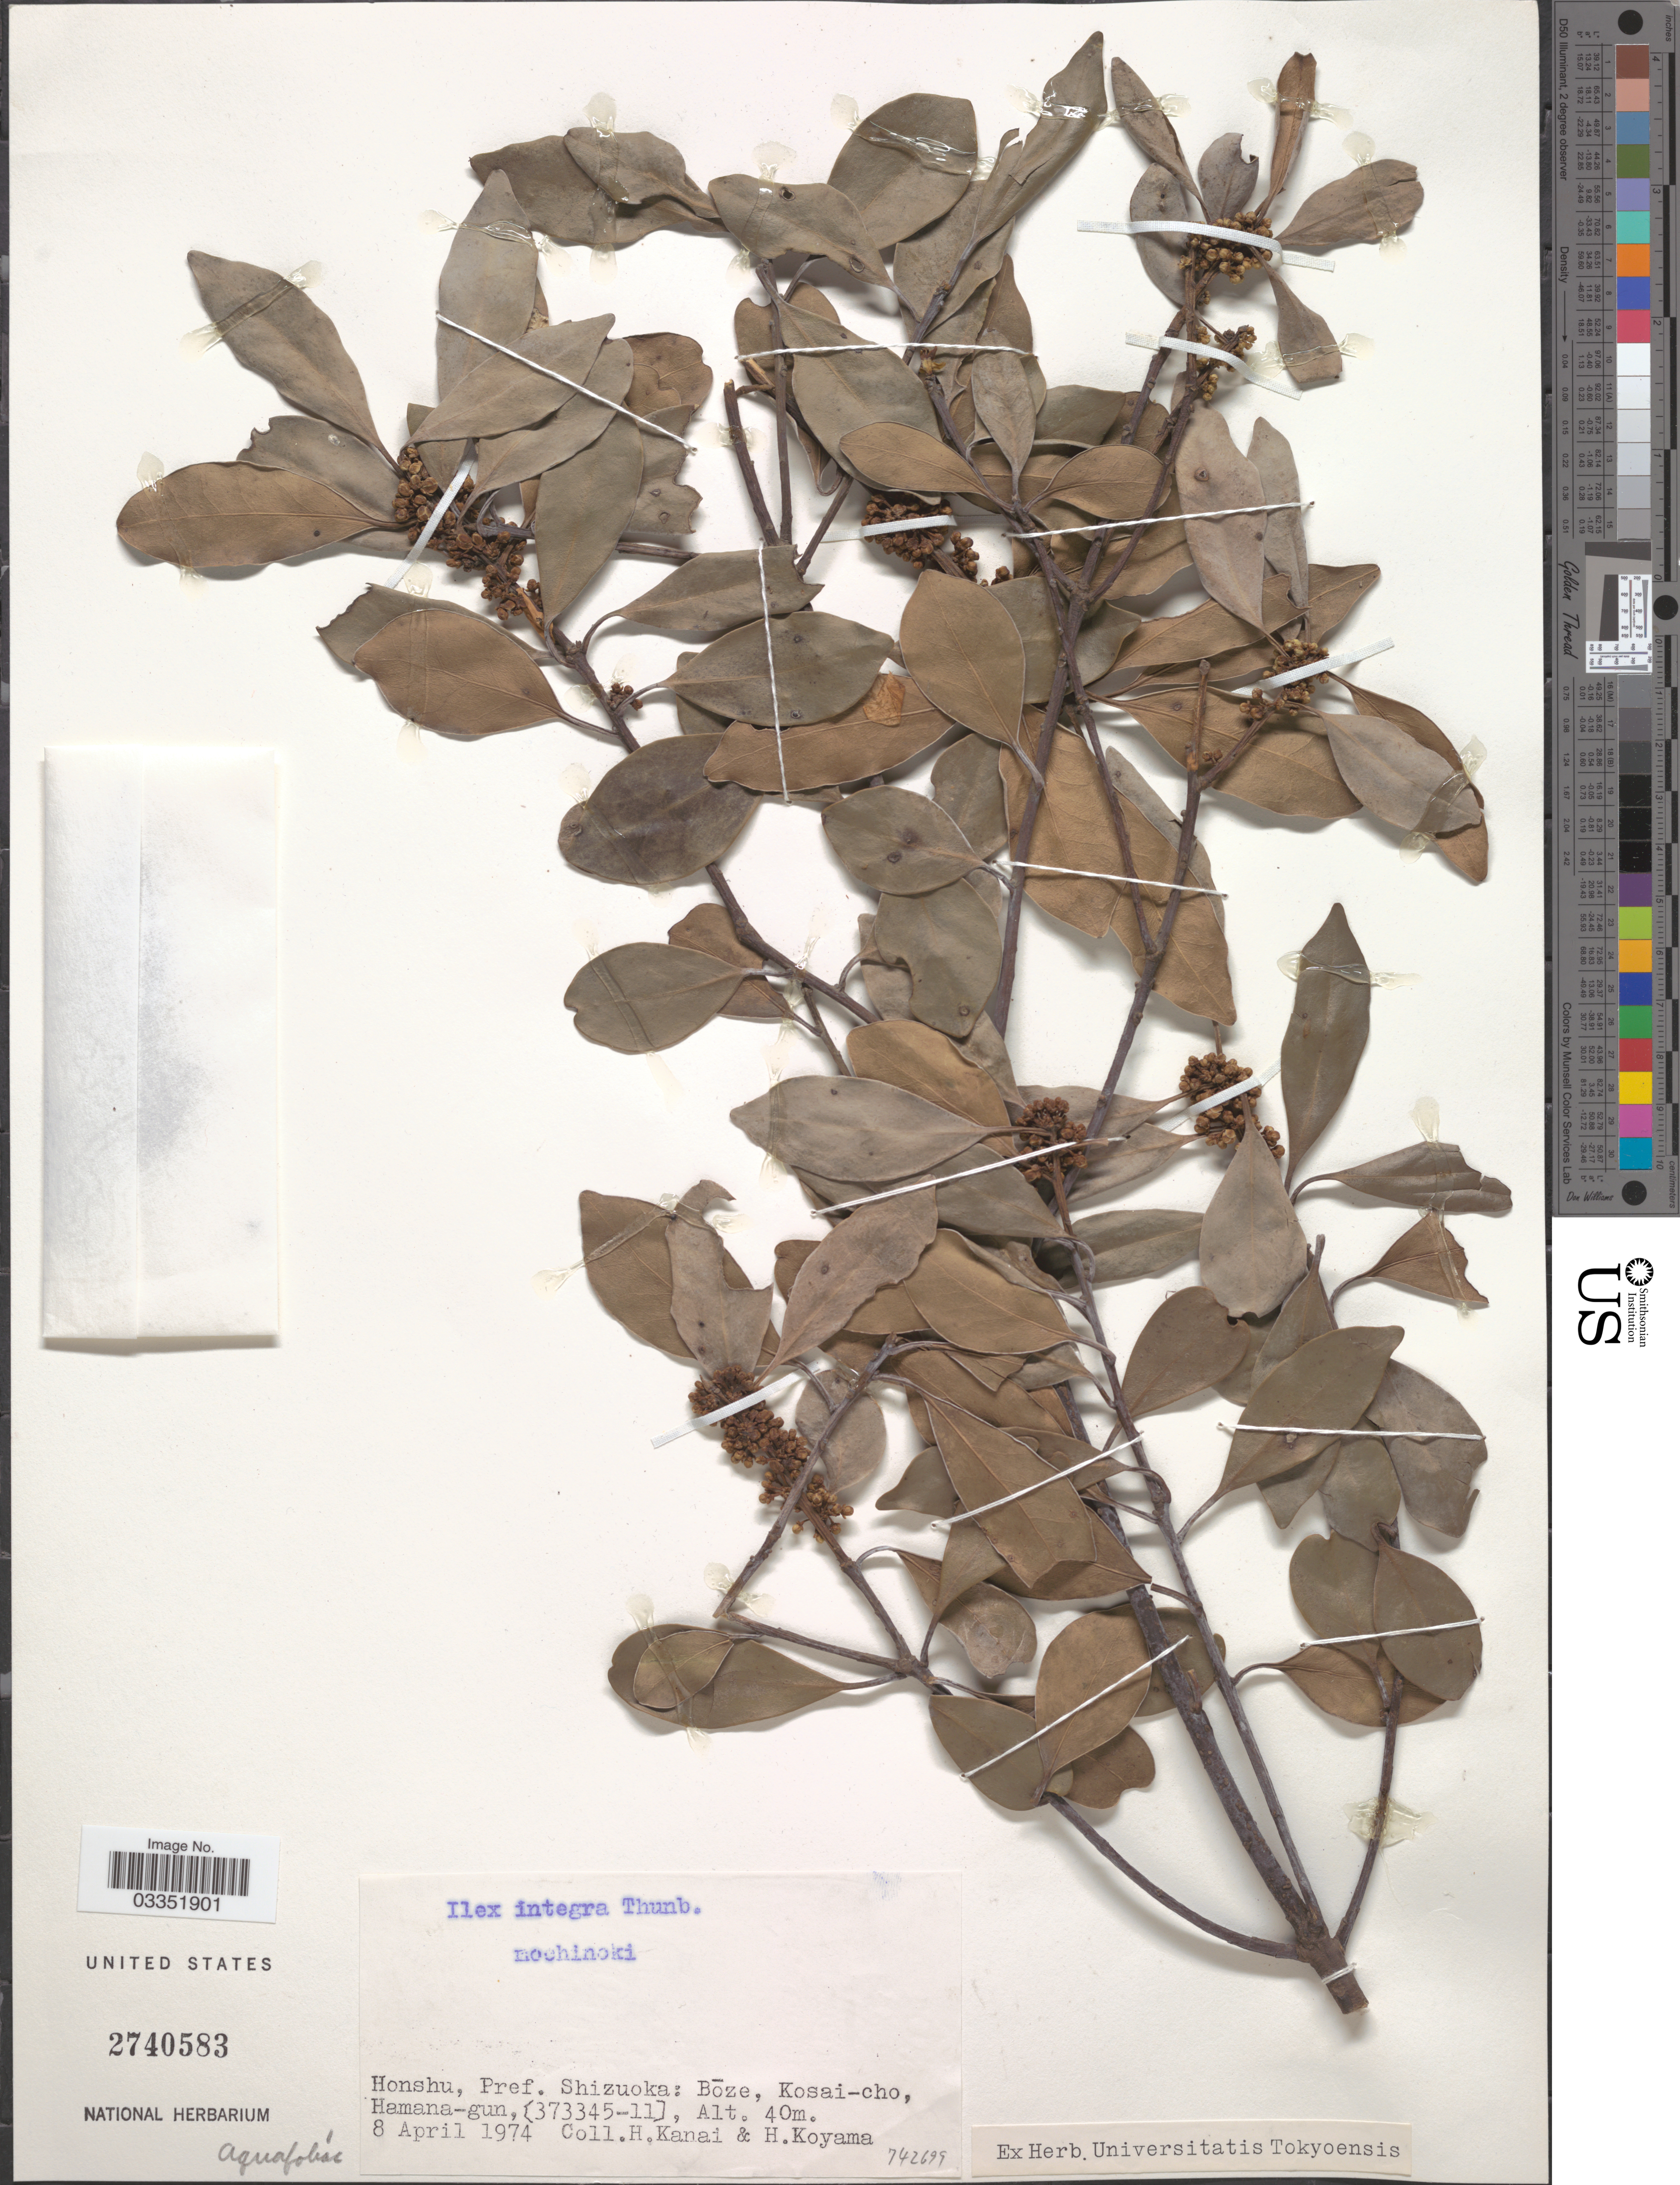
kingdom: Plantae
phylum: Tracheophyta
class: Magnoliopsida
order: Aquifoliales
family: Aquifoliaceae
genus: Ilex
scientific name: Ilex integra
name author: Thunb.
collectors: H. Kanai & H. Koyama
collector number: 742699?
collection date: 1974-04-08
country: Japan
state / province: Sizuoka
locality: Honshu, Pref. Shizuoka: Bōze, Kosai-cho, Hamana-gun, [373345-11].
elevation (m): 40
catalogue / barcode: US 2740583